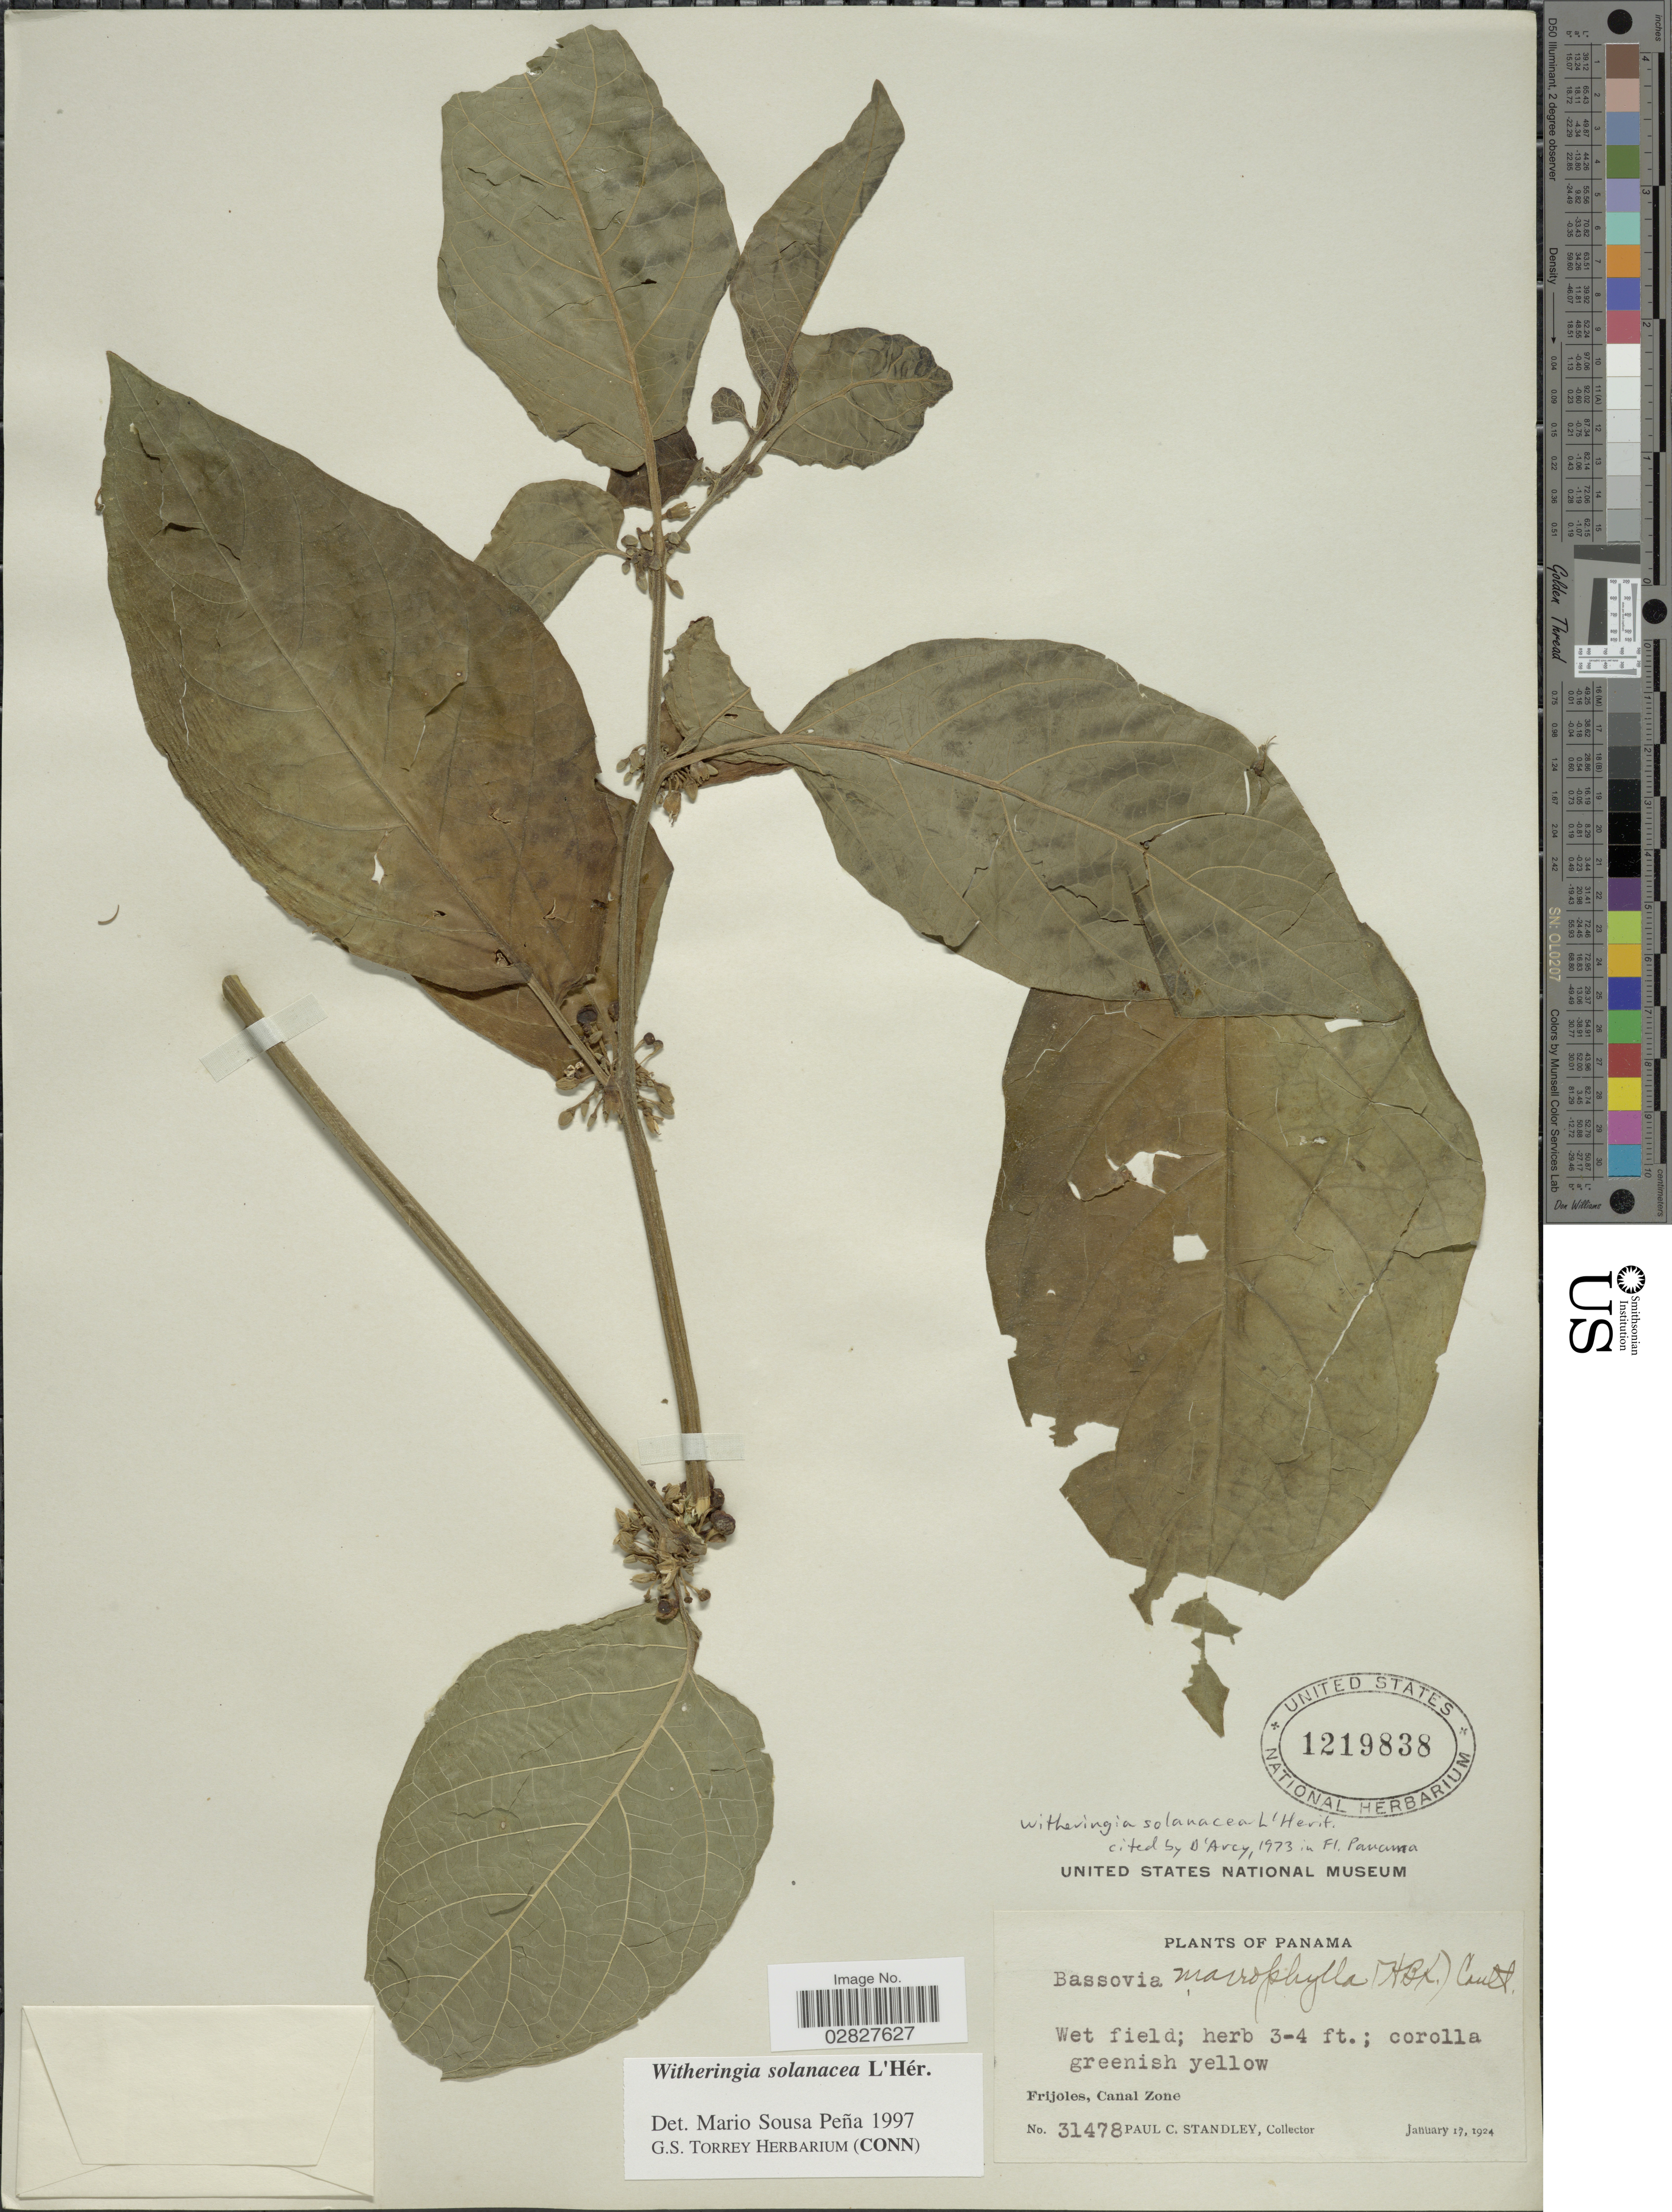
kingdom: Plantae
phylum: Tracheophyta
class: Magnoliopsida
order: Solanales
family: Solanaceae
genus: Witheringia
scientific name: Witheringia solanacea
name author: L'Hér.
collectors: P. C. Standley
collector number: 31478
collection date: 1924-01-17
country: Panama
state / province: Colón / Panamá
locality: Frijoles, Canal Zone.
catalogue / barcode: US 1219838